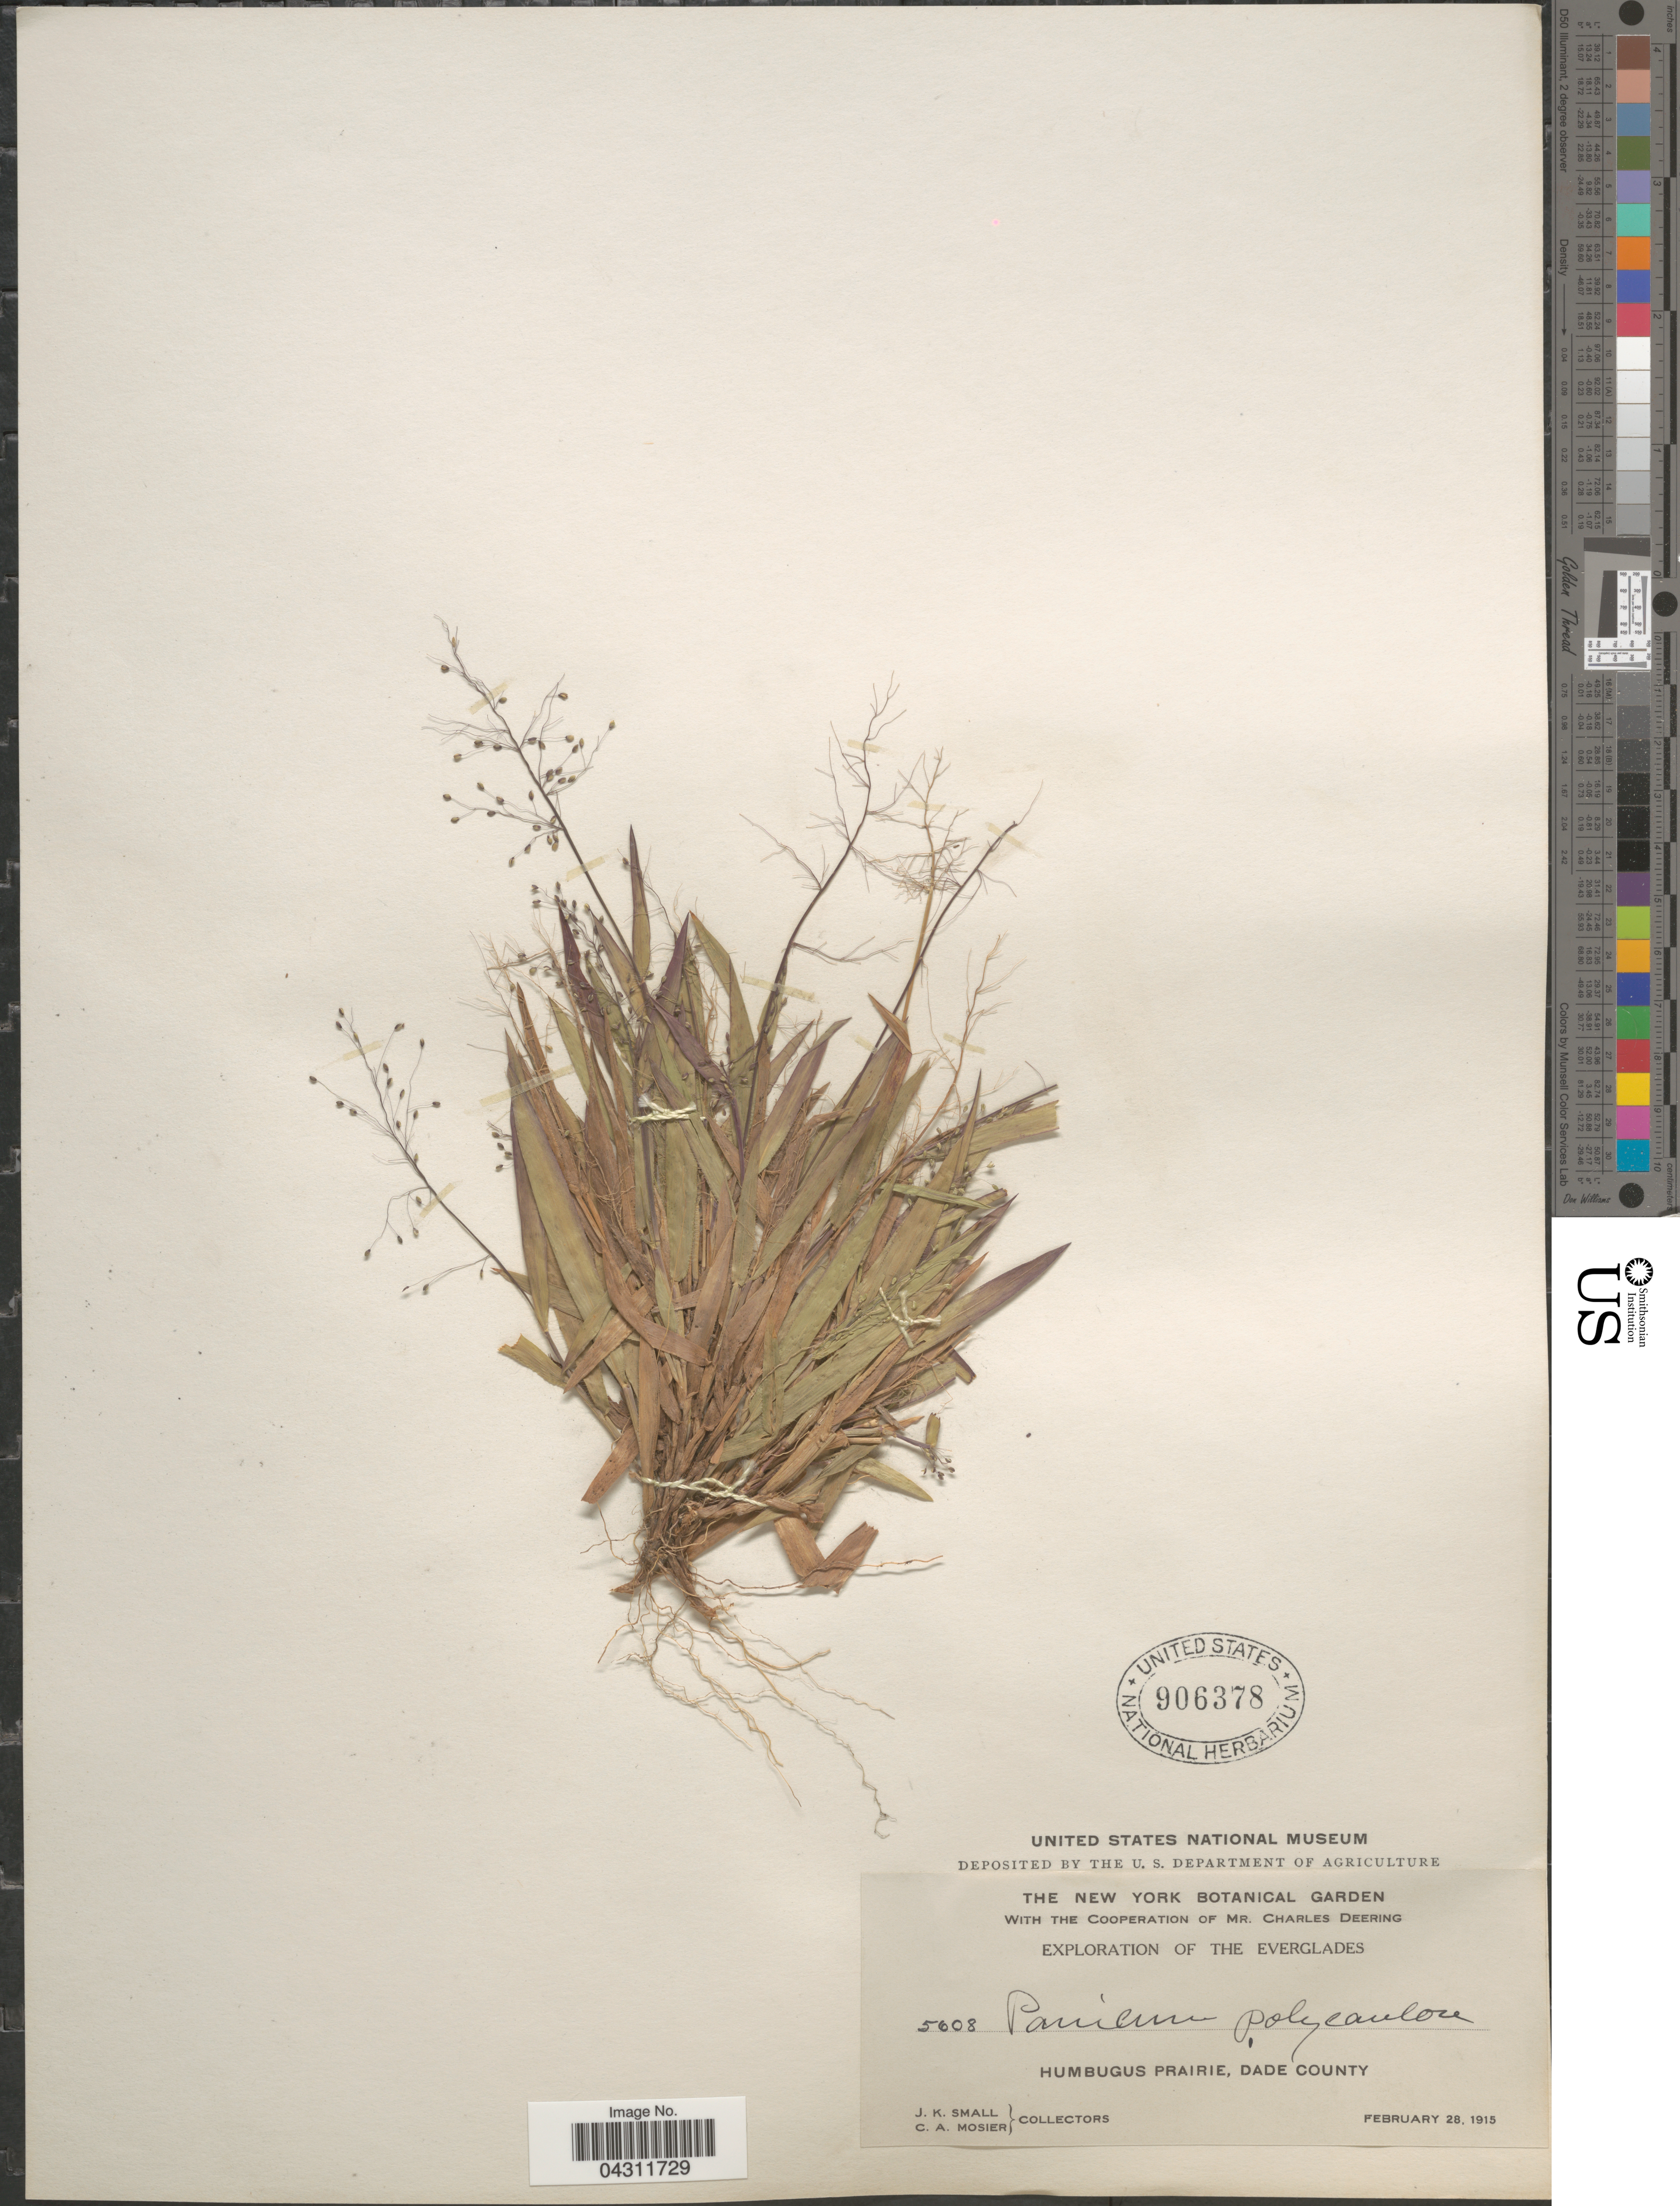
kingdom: Plantae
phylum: Tracheophyta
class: Liliopsida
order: Poales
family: Poaceae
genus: Dichanthelium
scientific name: Dichanthelium strigosum var. glabrescens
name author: (Griseb.) Freckmann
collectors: J. K. Small & C. A. Mosier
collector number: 5608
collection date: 1915-02-28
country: United States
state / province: Florida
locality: Exploration of The Everglades. Humbugus Prairie, Dade County.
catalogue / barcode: US 906378